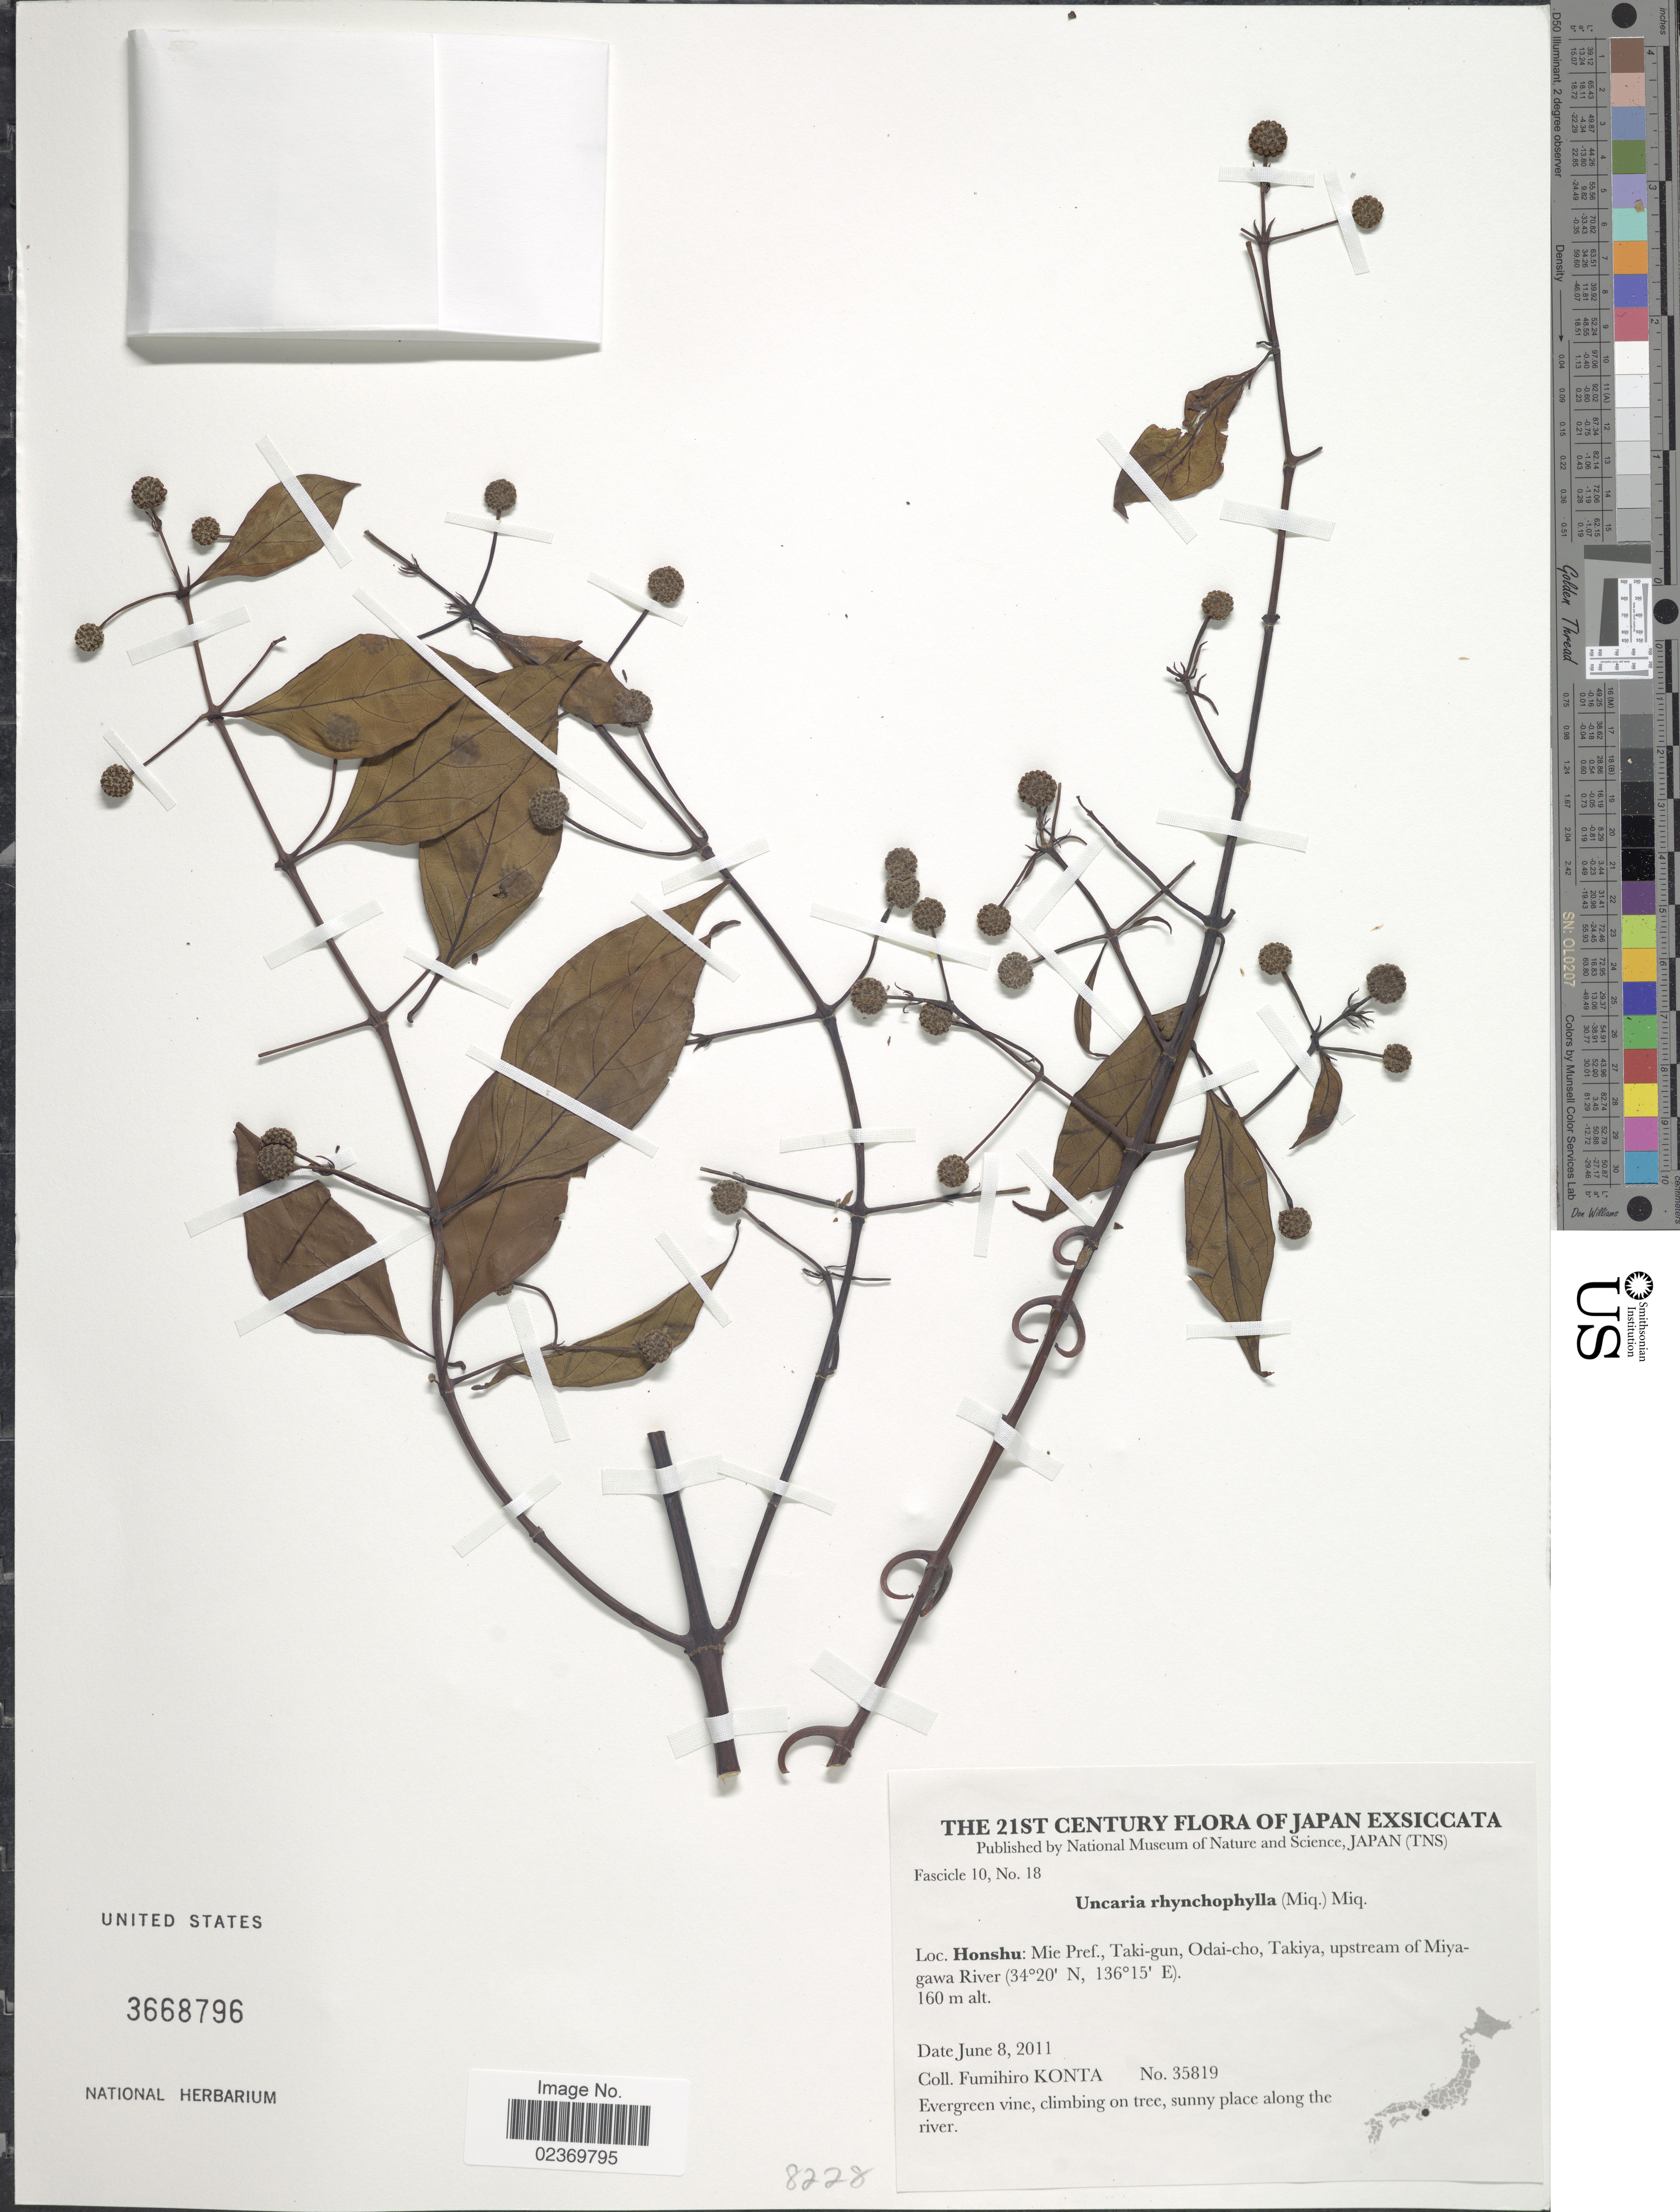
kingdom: Plantae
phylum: Tracheophyta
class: Magnoliopsida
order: Gentianales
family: Rubiaceae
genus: Uncaria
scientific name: Uncaria rhynchophylla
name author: (Miq.) Miq. ex Havil.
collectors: F. Konta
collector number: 35819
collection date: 2011-06-08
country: Japan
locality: Honshu: Mie Pref., Taki-gun, Odai-cho, Takiya, upstream of Miyagawa River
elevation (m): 160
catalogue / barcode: US 3668796